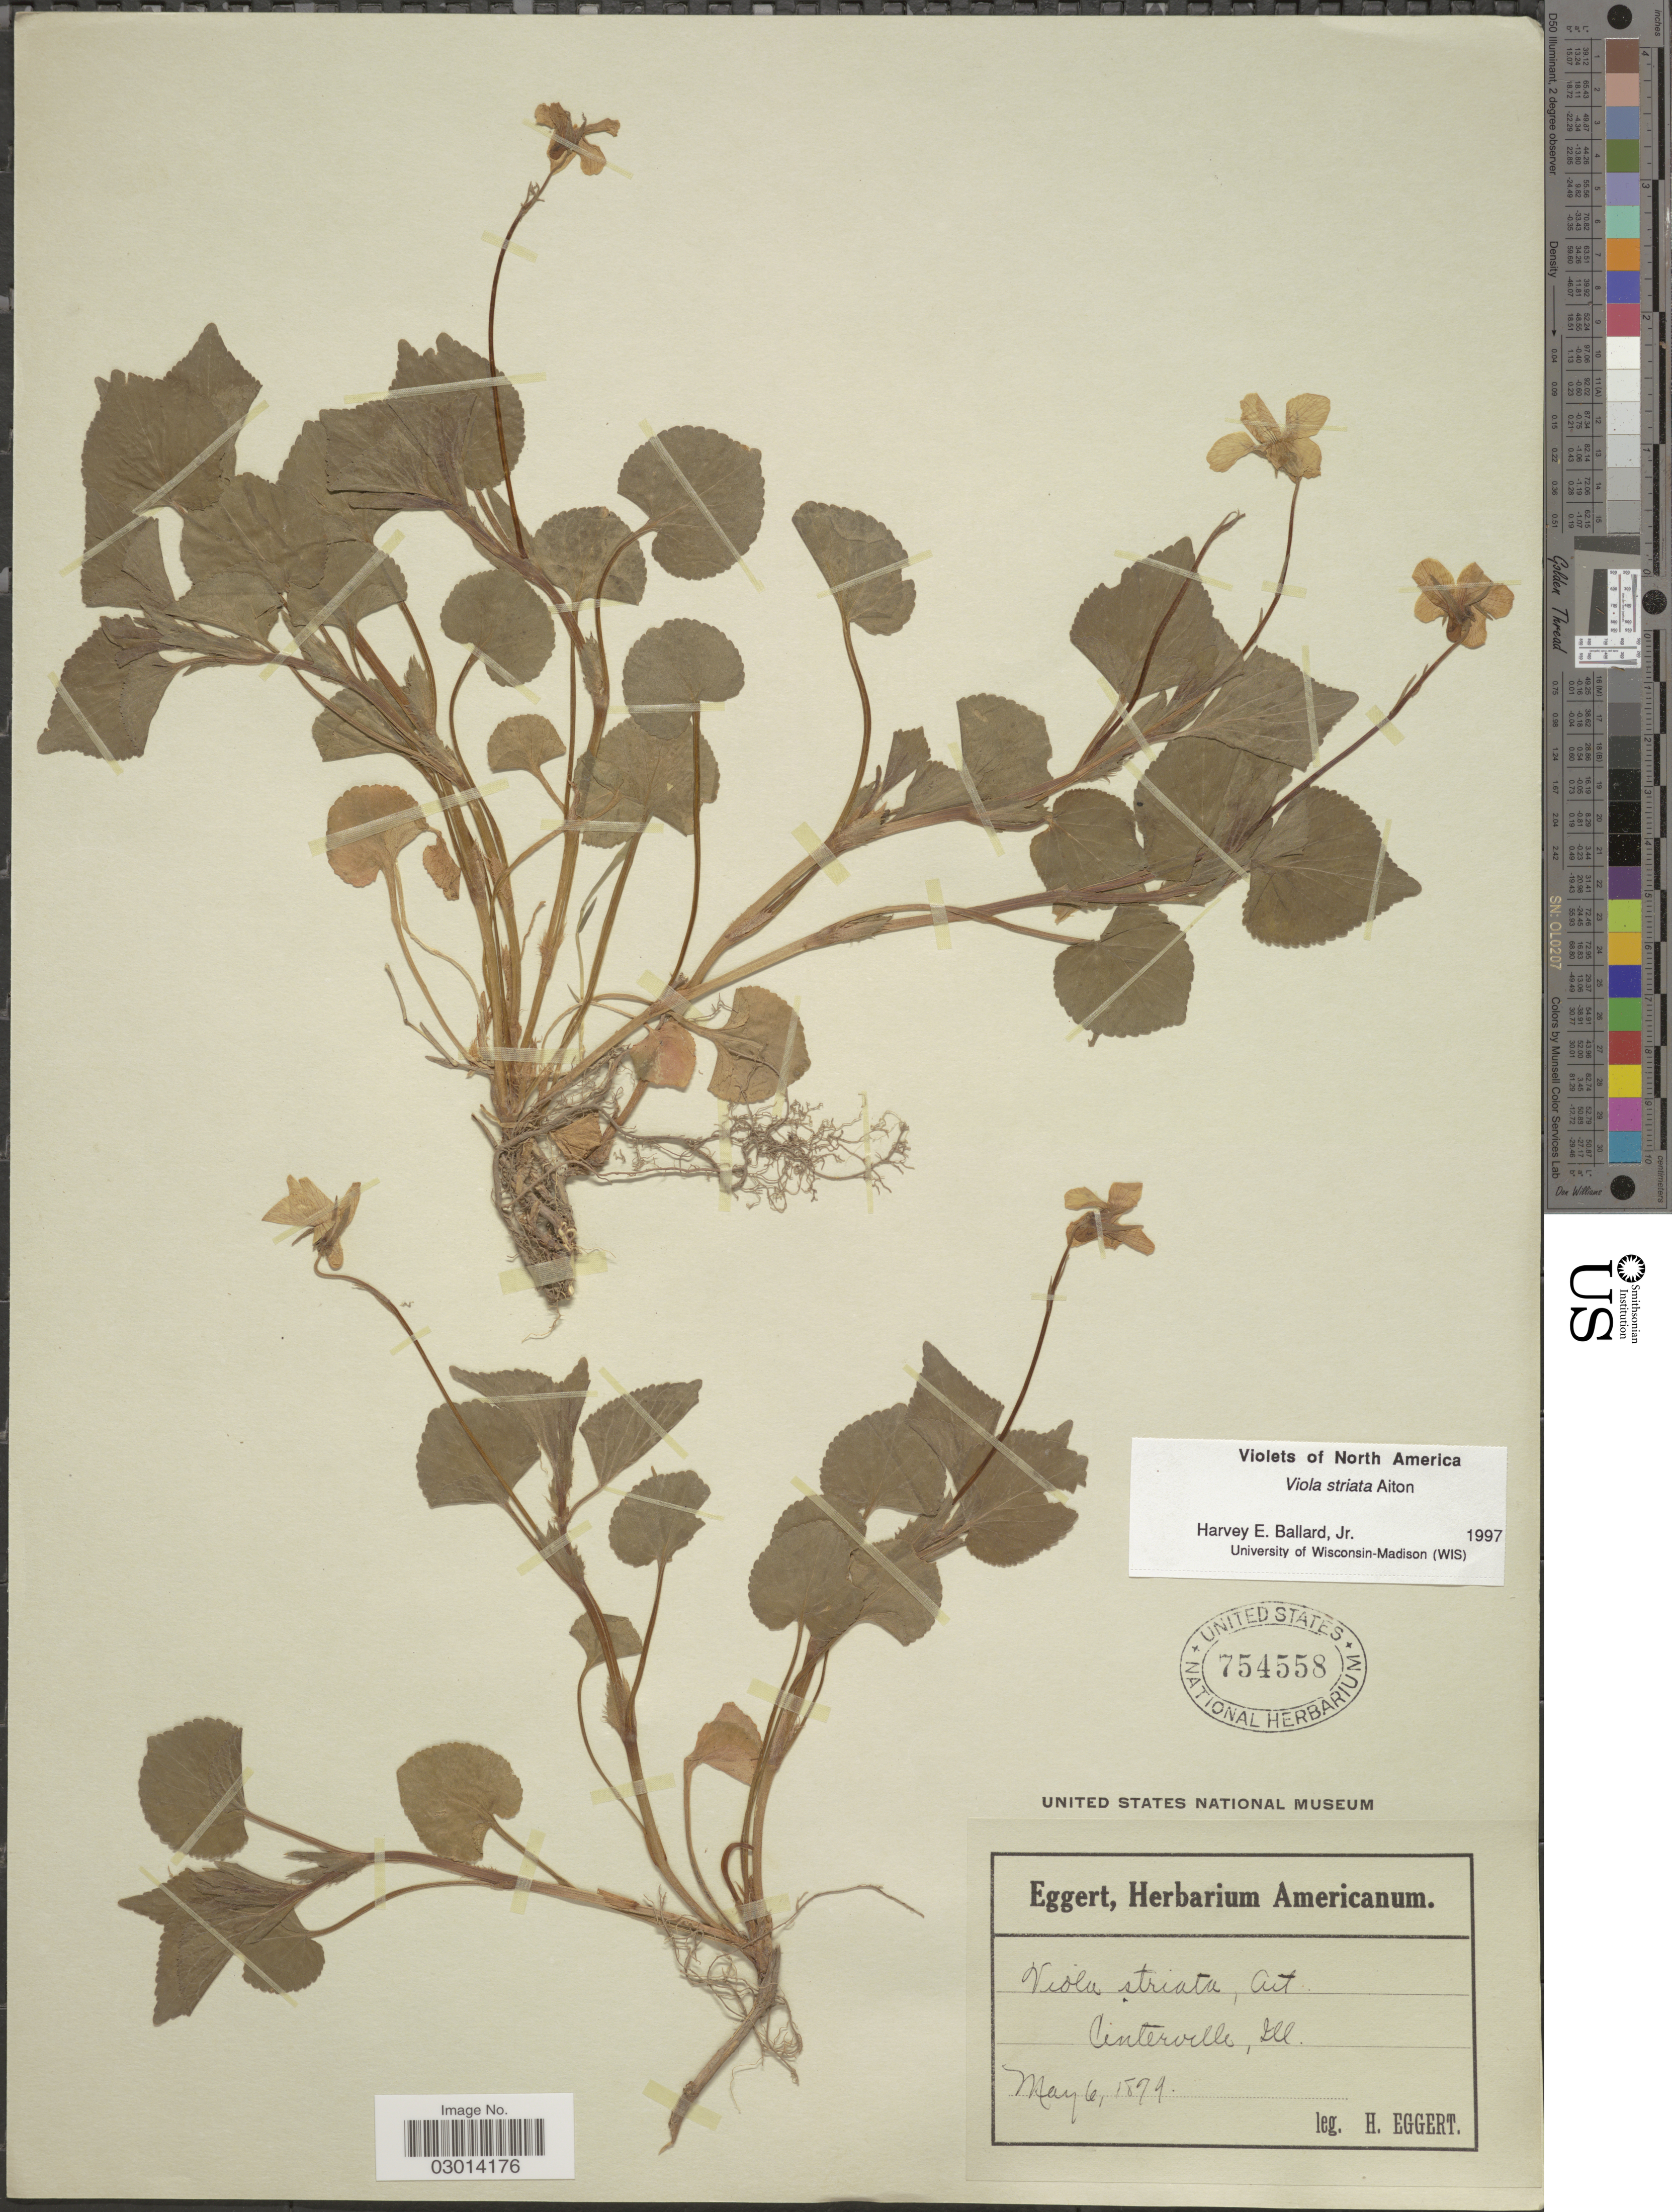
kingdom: Plantae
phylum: Tracheophyta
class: Magnoliopsida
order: Malpighiales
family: Violaceae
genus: Viola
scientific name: Viola rostrata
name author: Pursh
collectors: H. Eggert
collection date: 1879-05-06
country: United States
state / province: Illinois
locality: Centerville, Ill.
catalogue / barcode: US 754558